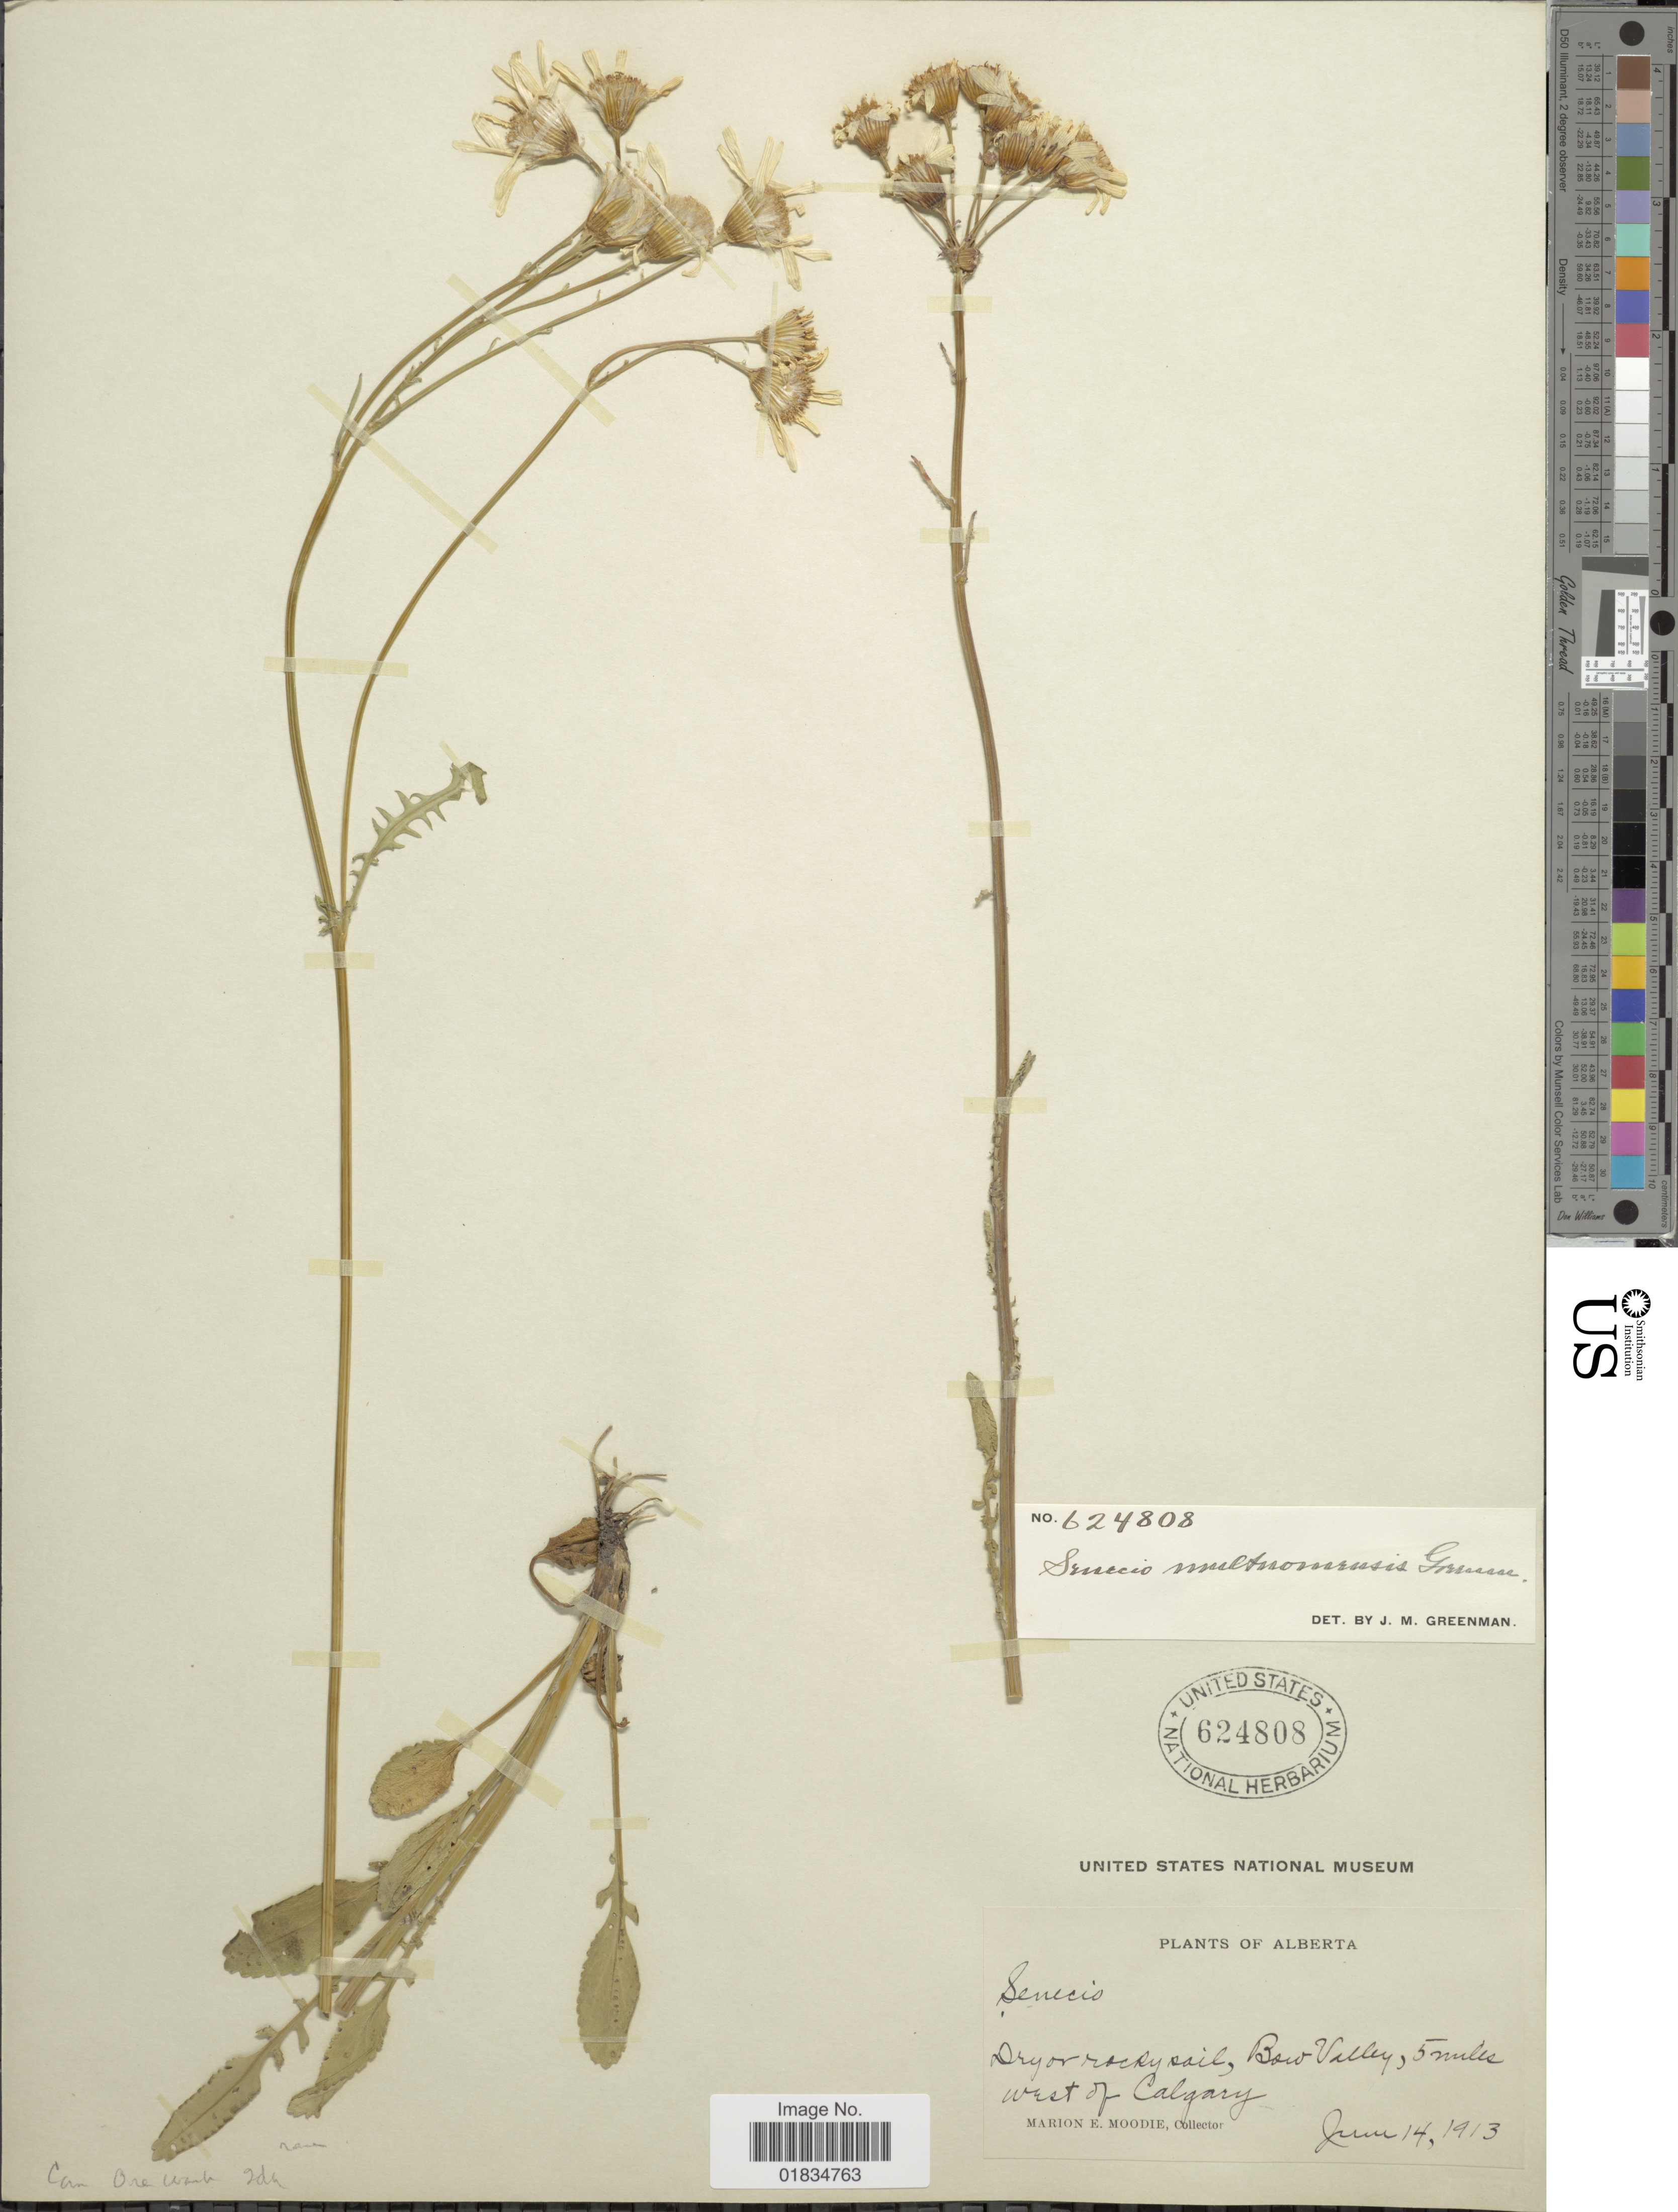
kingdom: Plantae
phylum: Tracheophyta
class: Magnoliopsida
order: Asterales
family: Asteraceae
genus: Packera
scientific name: Packera paupercula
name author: (Michx.) Á. Löve & D. Löve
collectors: M. E. Moodie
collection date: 1913-06-14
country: Canada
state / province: Alberta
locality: Bow Valley, 5 miles west of Calgary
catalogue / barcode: US 624808